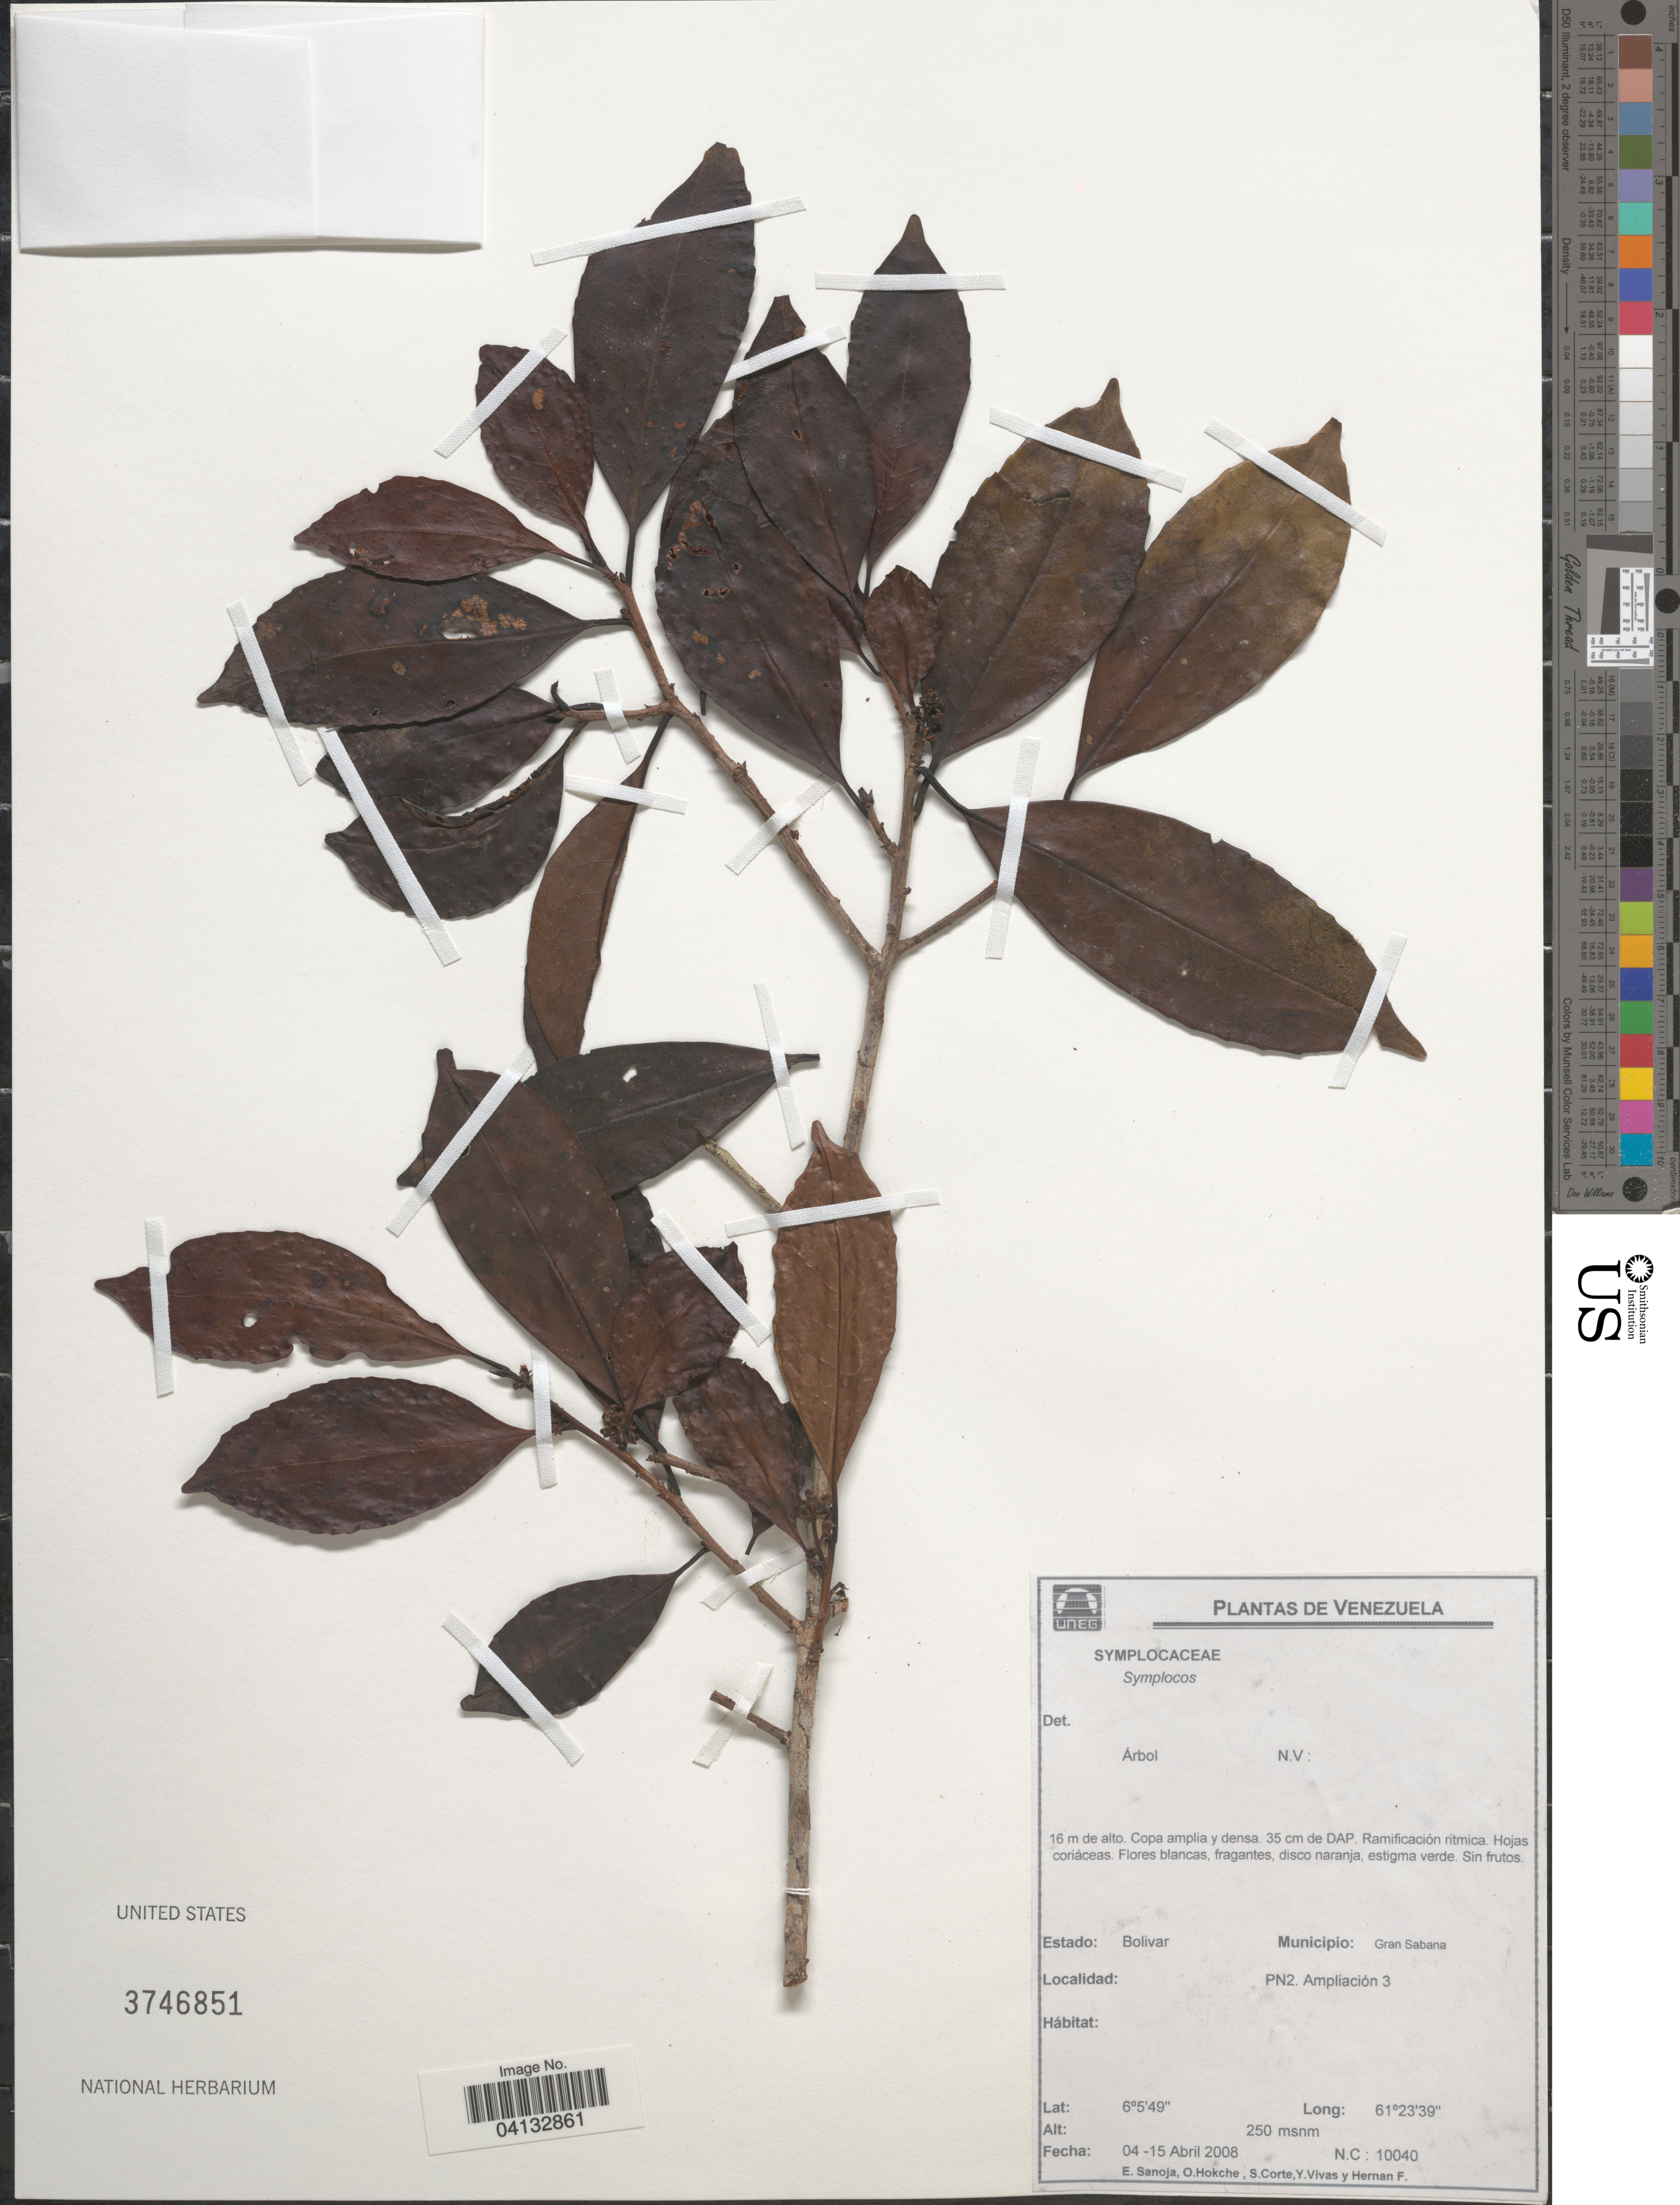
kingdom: Plantae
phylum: Tracheophyta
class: Magnoliopsida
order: Ericales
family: Symplocaceae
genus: Symplocos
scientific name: Symplocos sp.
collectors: E. Sanoja, O. Hokche, S. Corte, Y. Vivas & F. Hernan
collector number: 10040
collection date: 2008-04-04/2008-04-15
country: Venezuela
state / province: Bolivar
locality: Municipio: Gran Sabana. PN2. Ampliación 3.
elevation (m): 250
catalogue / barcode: US 3746851